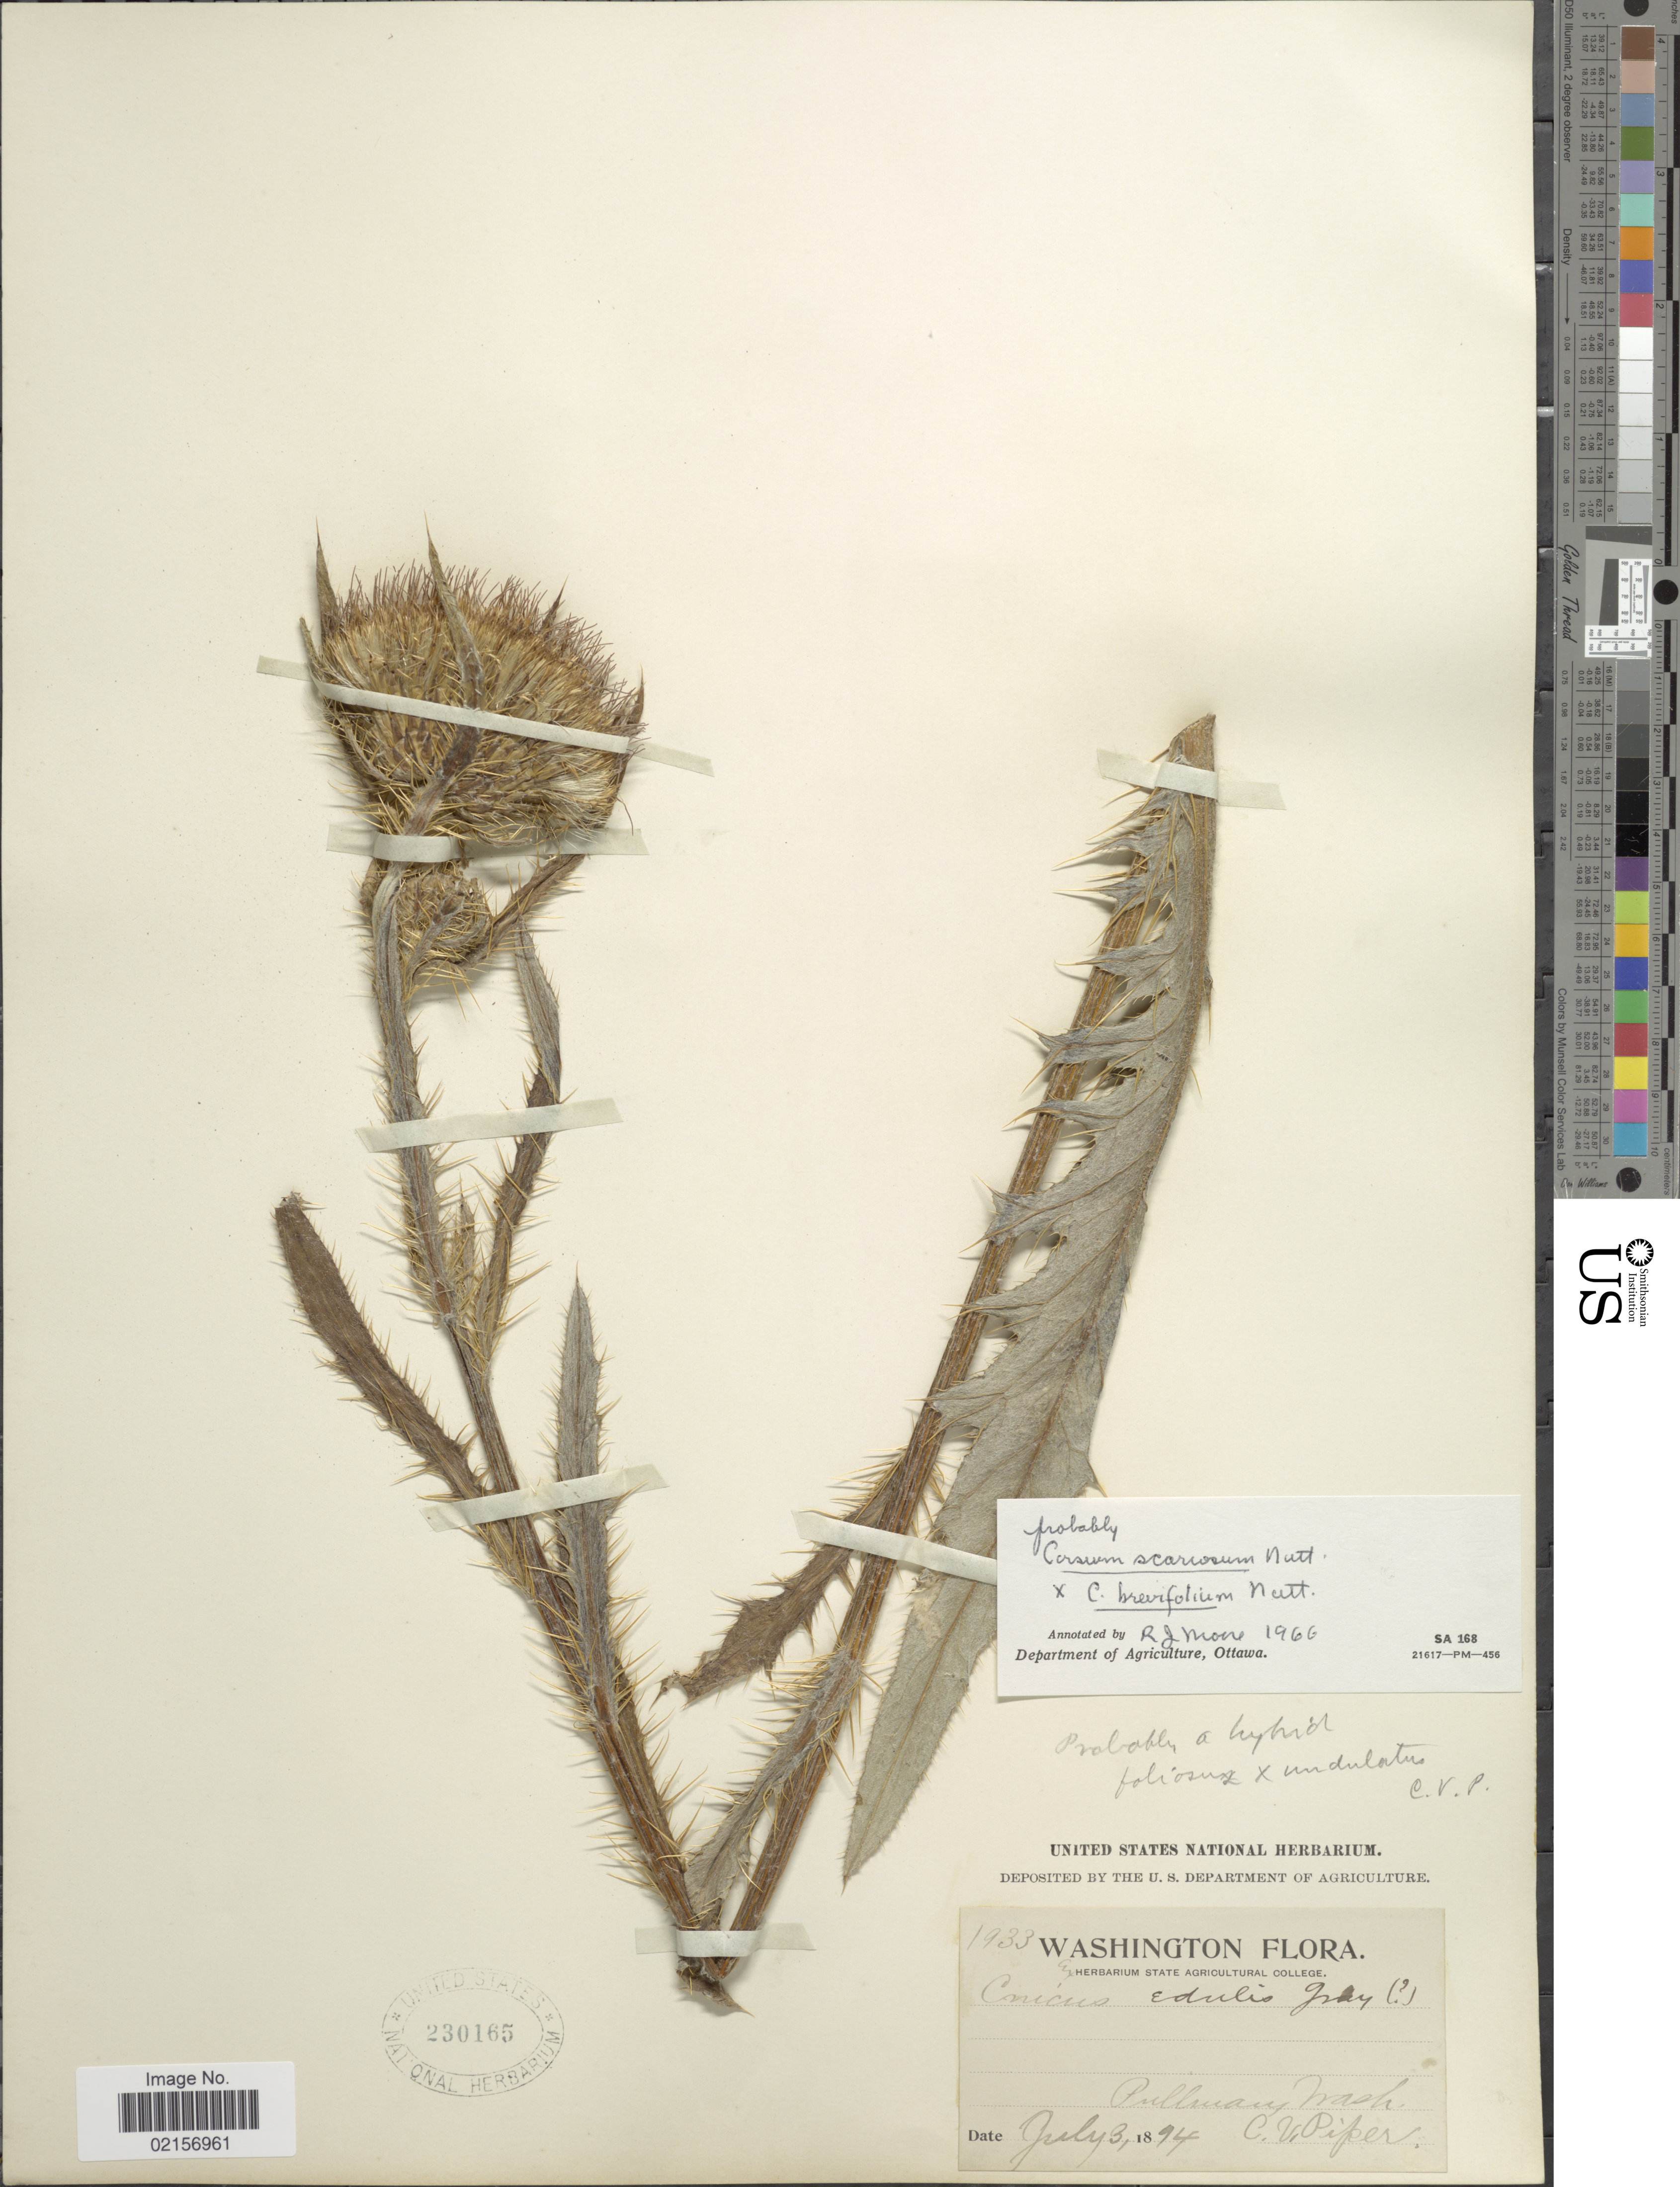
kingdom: Plantae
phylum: Tracheophyta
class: Magnoliopsida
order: Asterales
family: Asteraceae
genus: Cirsium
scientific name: Cirsium foliosum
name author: (Hook.) DC.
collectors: C. V. Piper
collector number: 1933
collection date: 1894-07-03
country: United States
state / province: Washington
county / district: Whitman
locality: Pullman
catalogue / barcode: US 230165